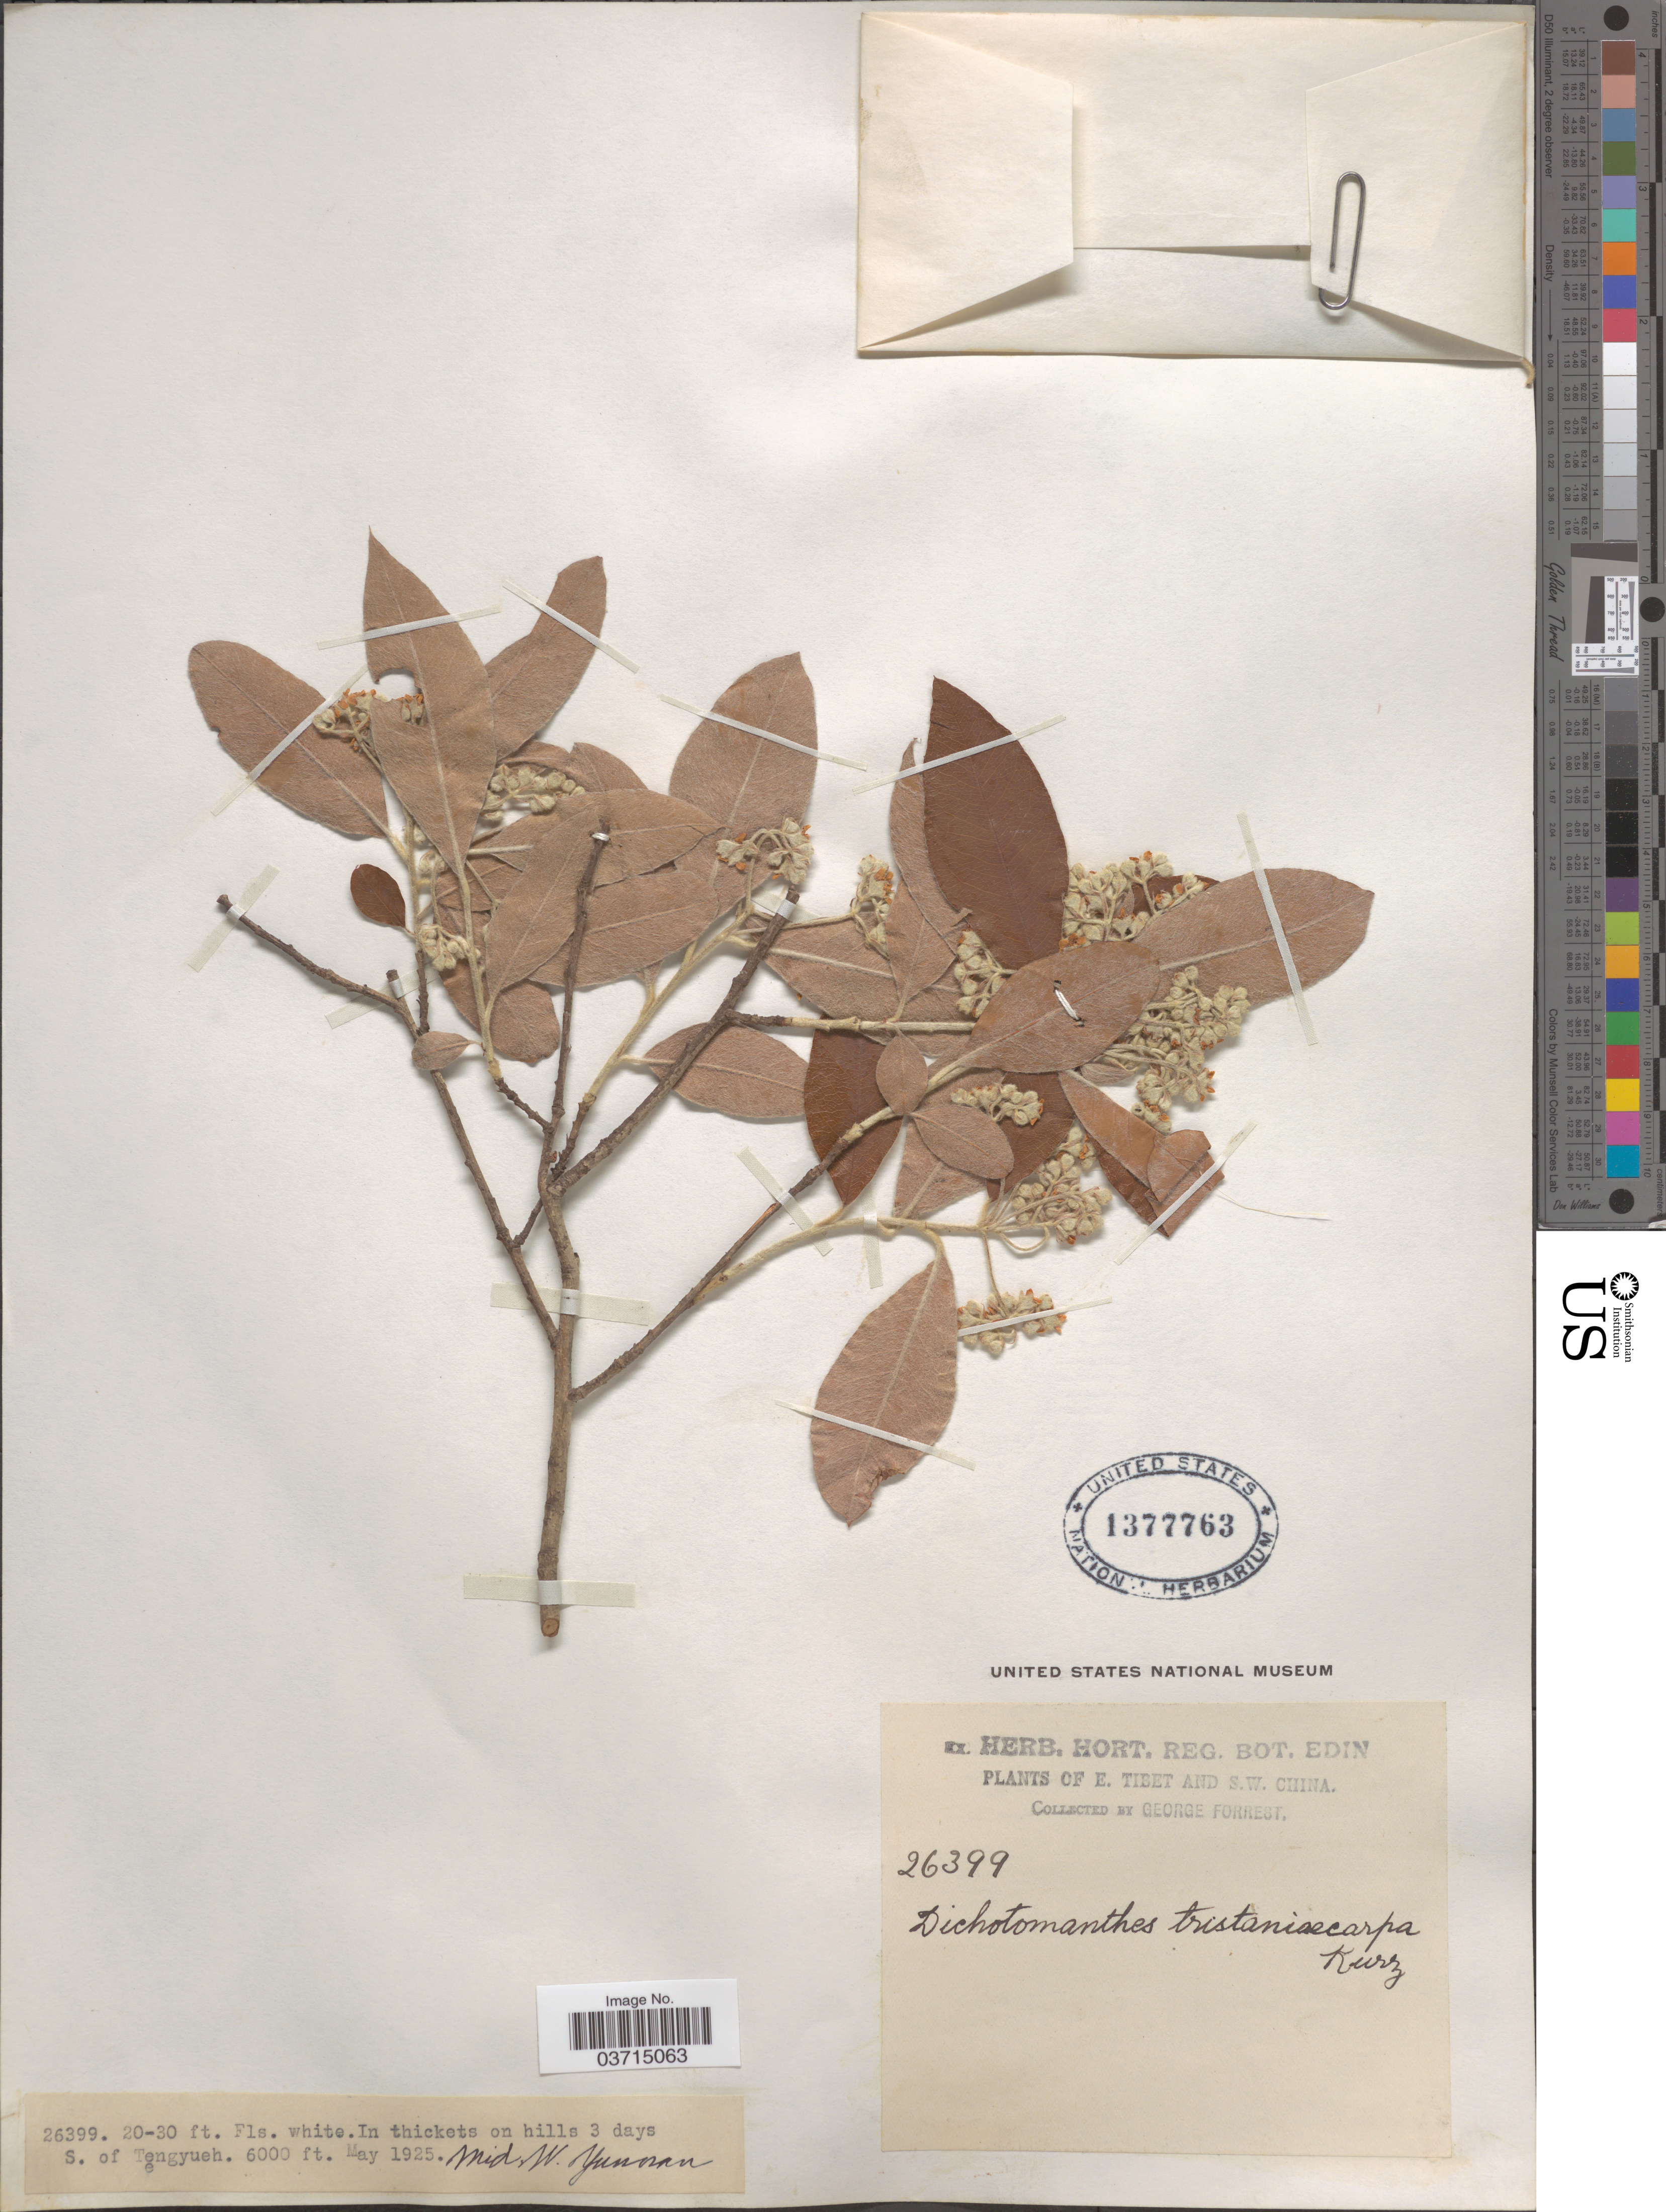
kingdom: Plantae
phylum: Tracheophyta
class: Magnoliopsida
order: Rosales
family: Rosaceae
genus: Dichotomanthes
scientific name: Dichotomanthes sp.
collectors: G. Forrest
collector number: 26399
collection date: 1925-05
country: China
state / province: Yunnan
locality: S.W. China. In thickets on hills 3 days S. of Tengyeh. Mid. W. Yunnan.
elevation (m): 1829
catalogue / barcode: US 1377763